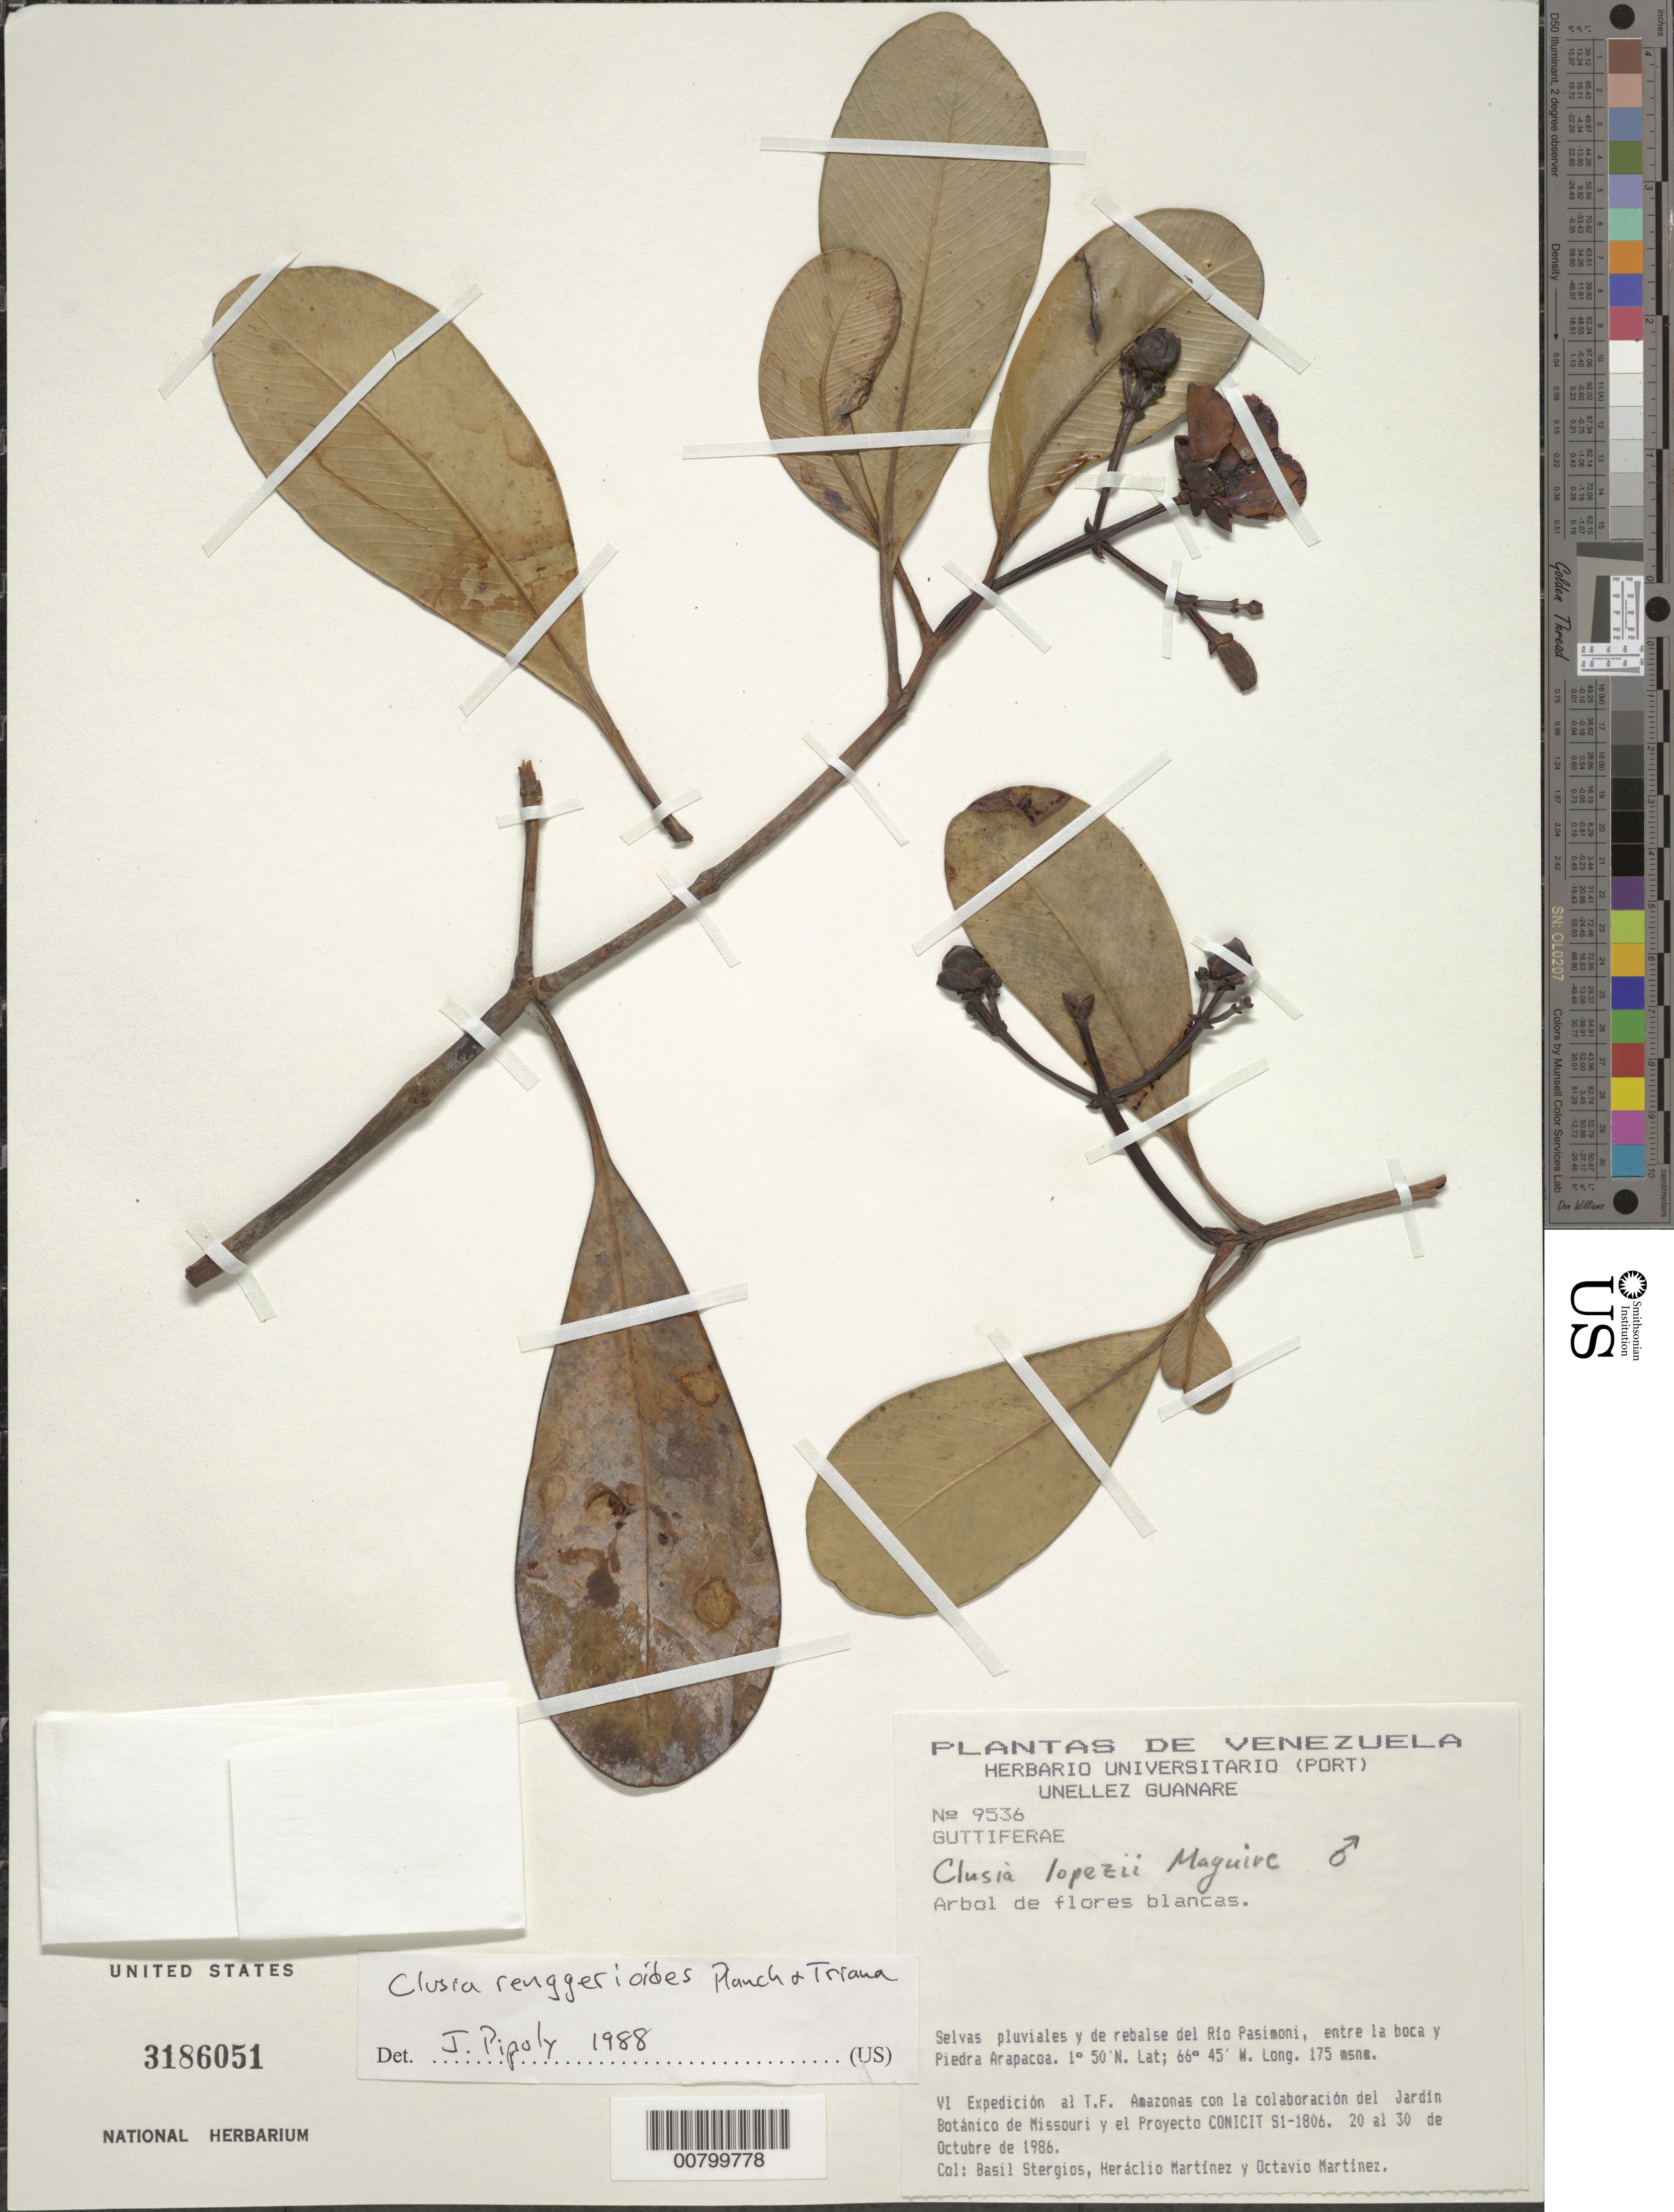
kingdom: Plantae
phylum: Tracheophyta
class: Magnoliopsida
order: Malpighiales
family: Clusiaceae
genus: Clusia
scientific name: Clusia renggerioides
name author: Planch. & Triana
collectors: B. G. Stergios, H. Martínez & O. Martínez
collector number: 9536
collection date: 1986-10-20/1986-10-30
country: Venezuela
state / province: Amazonas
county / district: Río Negro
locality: Rio Pasimoni, entre la boca y Piedra Arapacoa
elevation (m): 175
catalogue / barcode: US 3186051